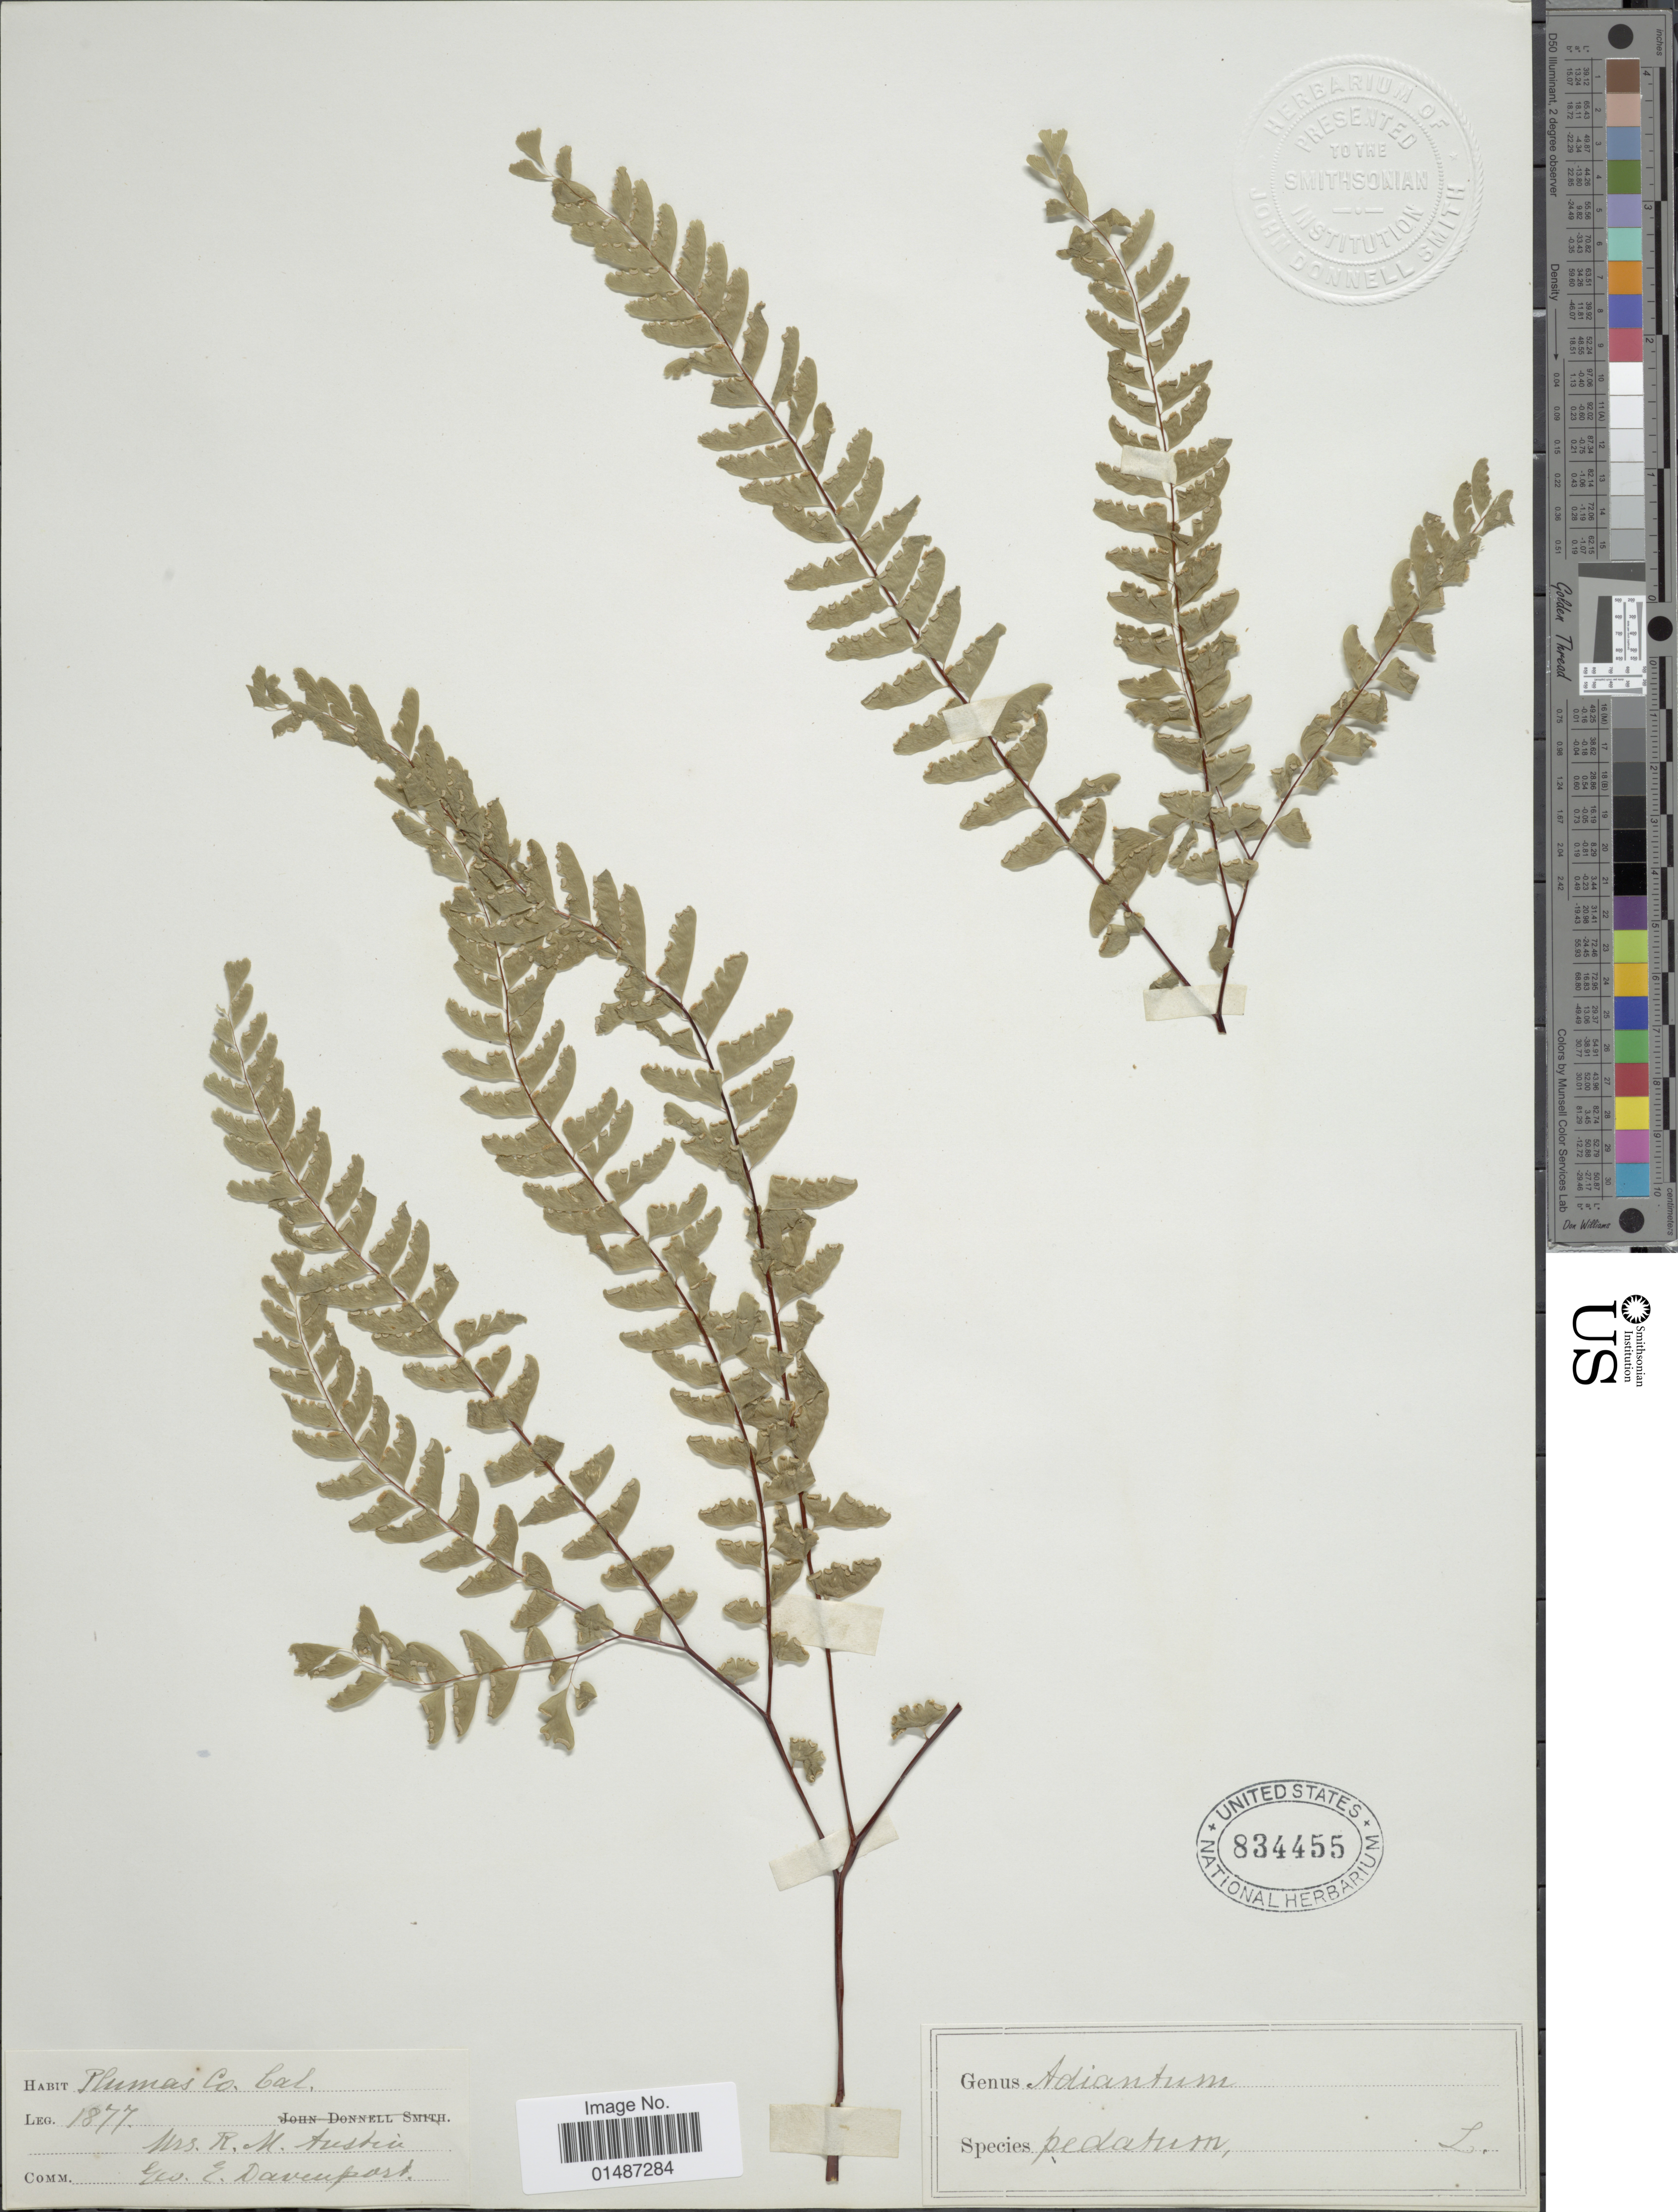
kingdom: Plantae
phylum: Tracheophyta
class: Polypodiopsida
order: Polypodiales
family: Pteridaceae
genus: Adiantum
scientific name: Adiantum pedatum subsp. aleuticum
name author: (Rupr.) Calder & Roy L. Taylor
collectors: R. Austin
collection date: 1877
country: United States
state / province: California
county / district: Plumas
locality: Plumas Co.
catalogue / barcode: US 834455